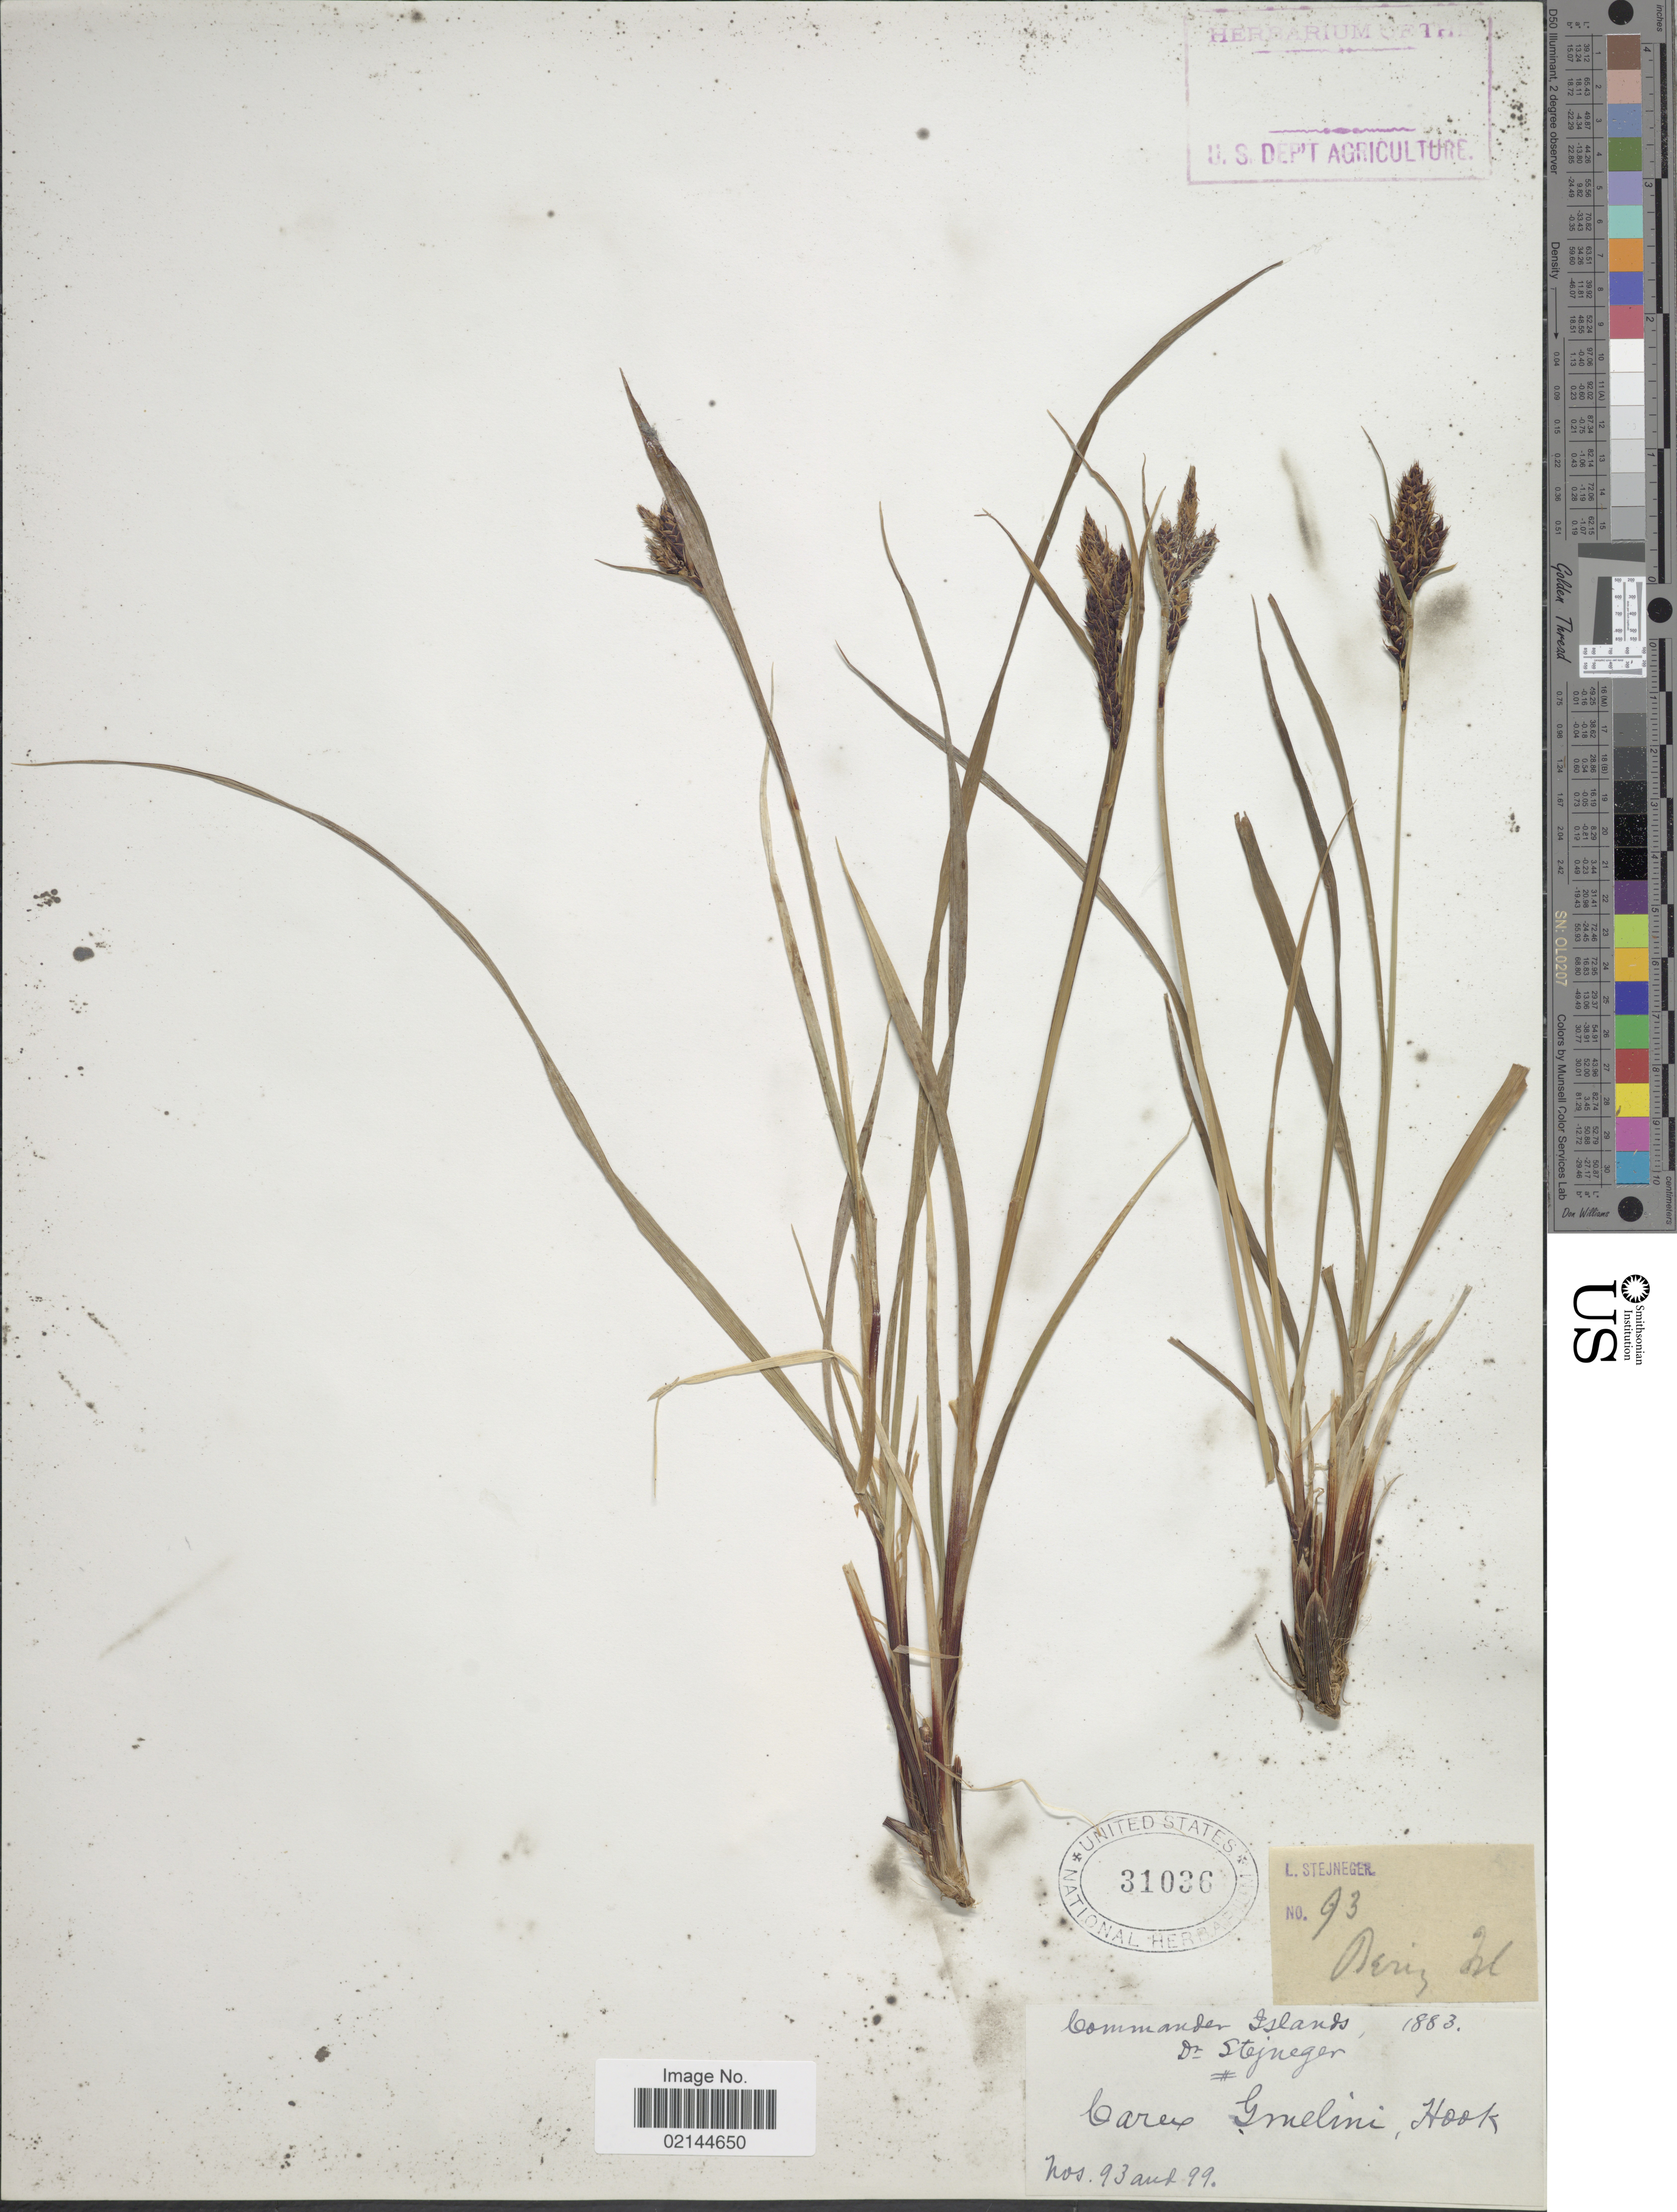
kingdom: Plantae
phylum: Tracheophyta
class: Liliopsida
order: Poales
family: Cyperaceae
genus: Carex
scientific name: Carex gmelinii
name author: Hook. & Arn.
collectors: L. Stejneger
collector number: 93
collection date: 1883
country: Russian Federation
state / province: Kamchatka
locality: Commander Islands. Bering Isl.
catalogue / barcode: US 31036